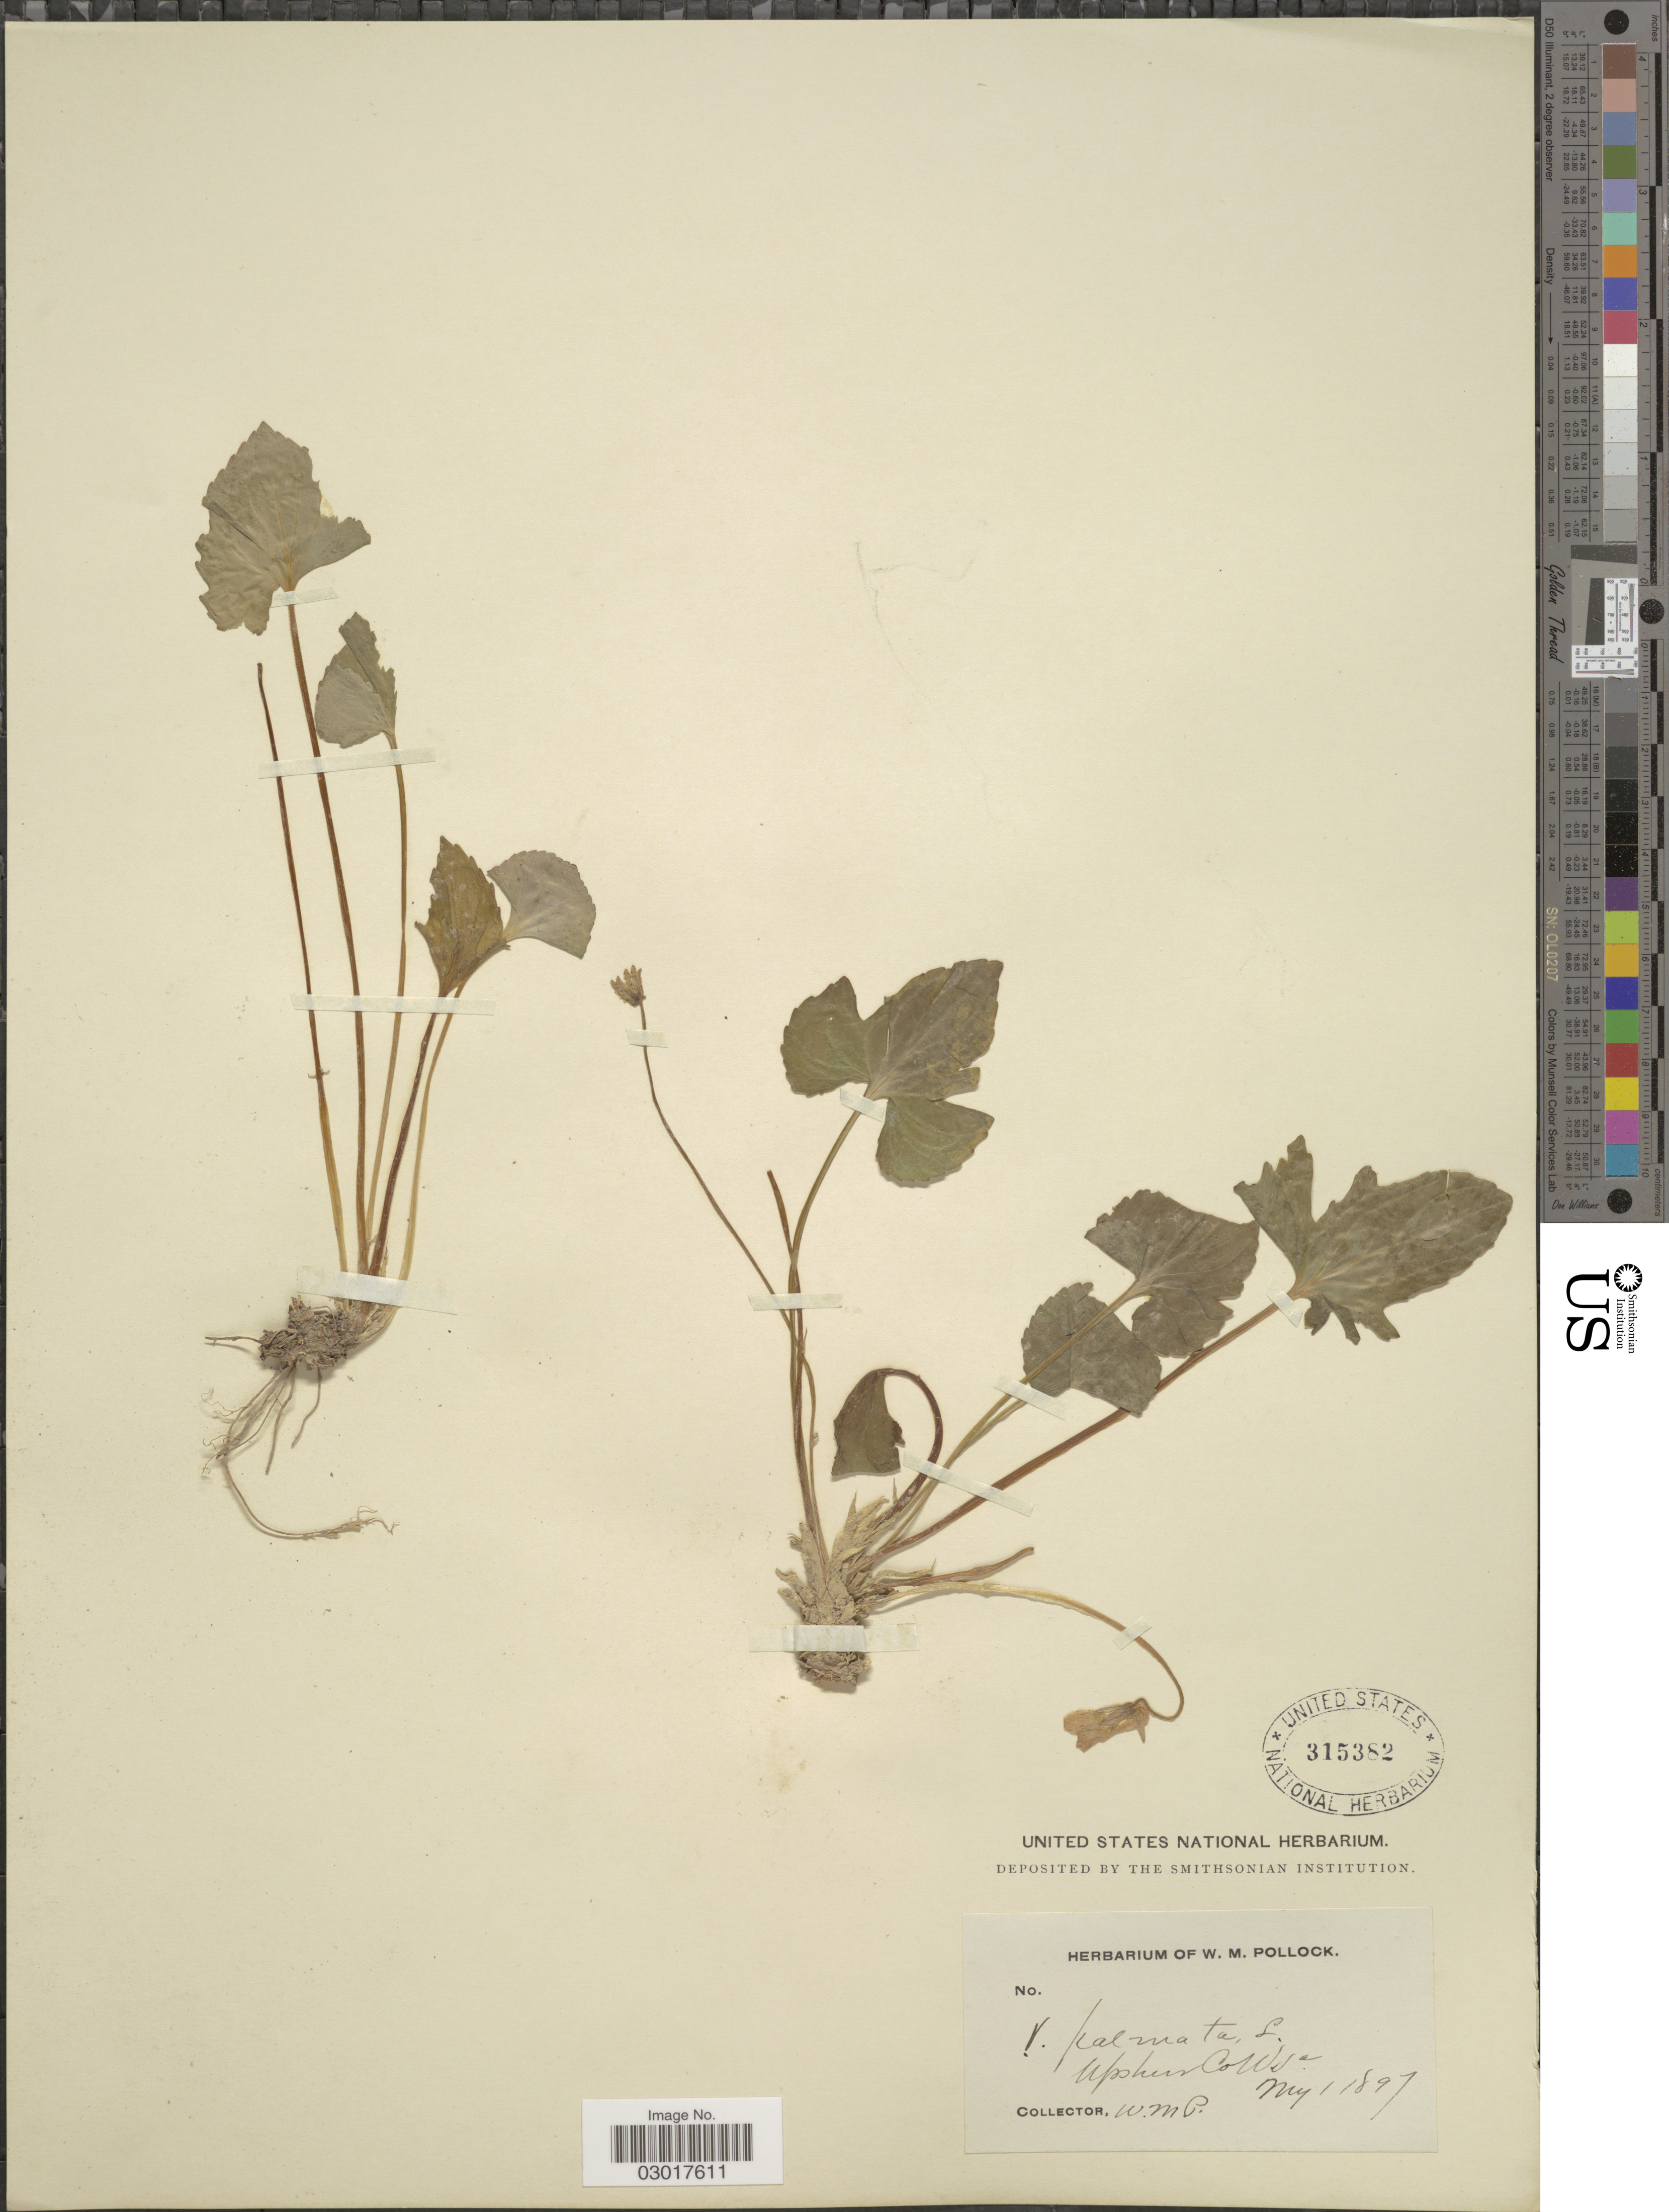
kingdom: Plantae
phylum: Tracheophyta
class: Magnoliopsida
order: Malpighiales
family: Violaceae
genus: Viola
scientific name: Viola triloba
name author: Schwein.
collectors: W. M. Pollock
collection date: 1897-05-01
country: United States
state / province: West Virginia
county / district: Upshur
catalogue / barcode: US 315382